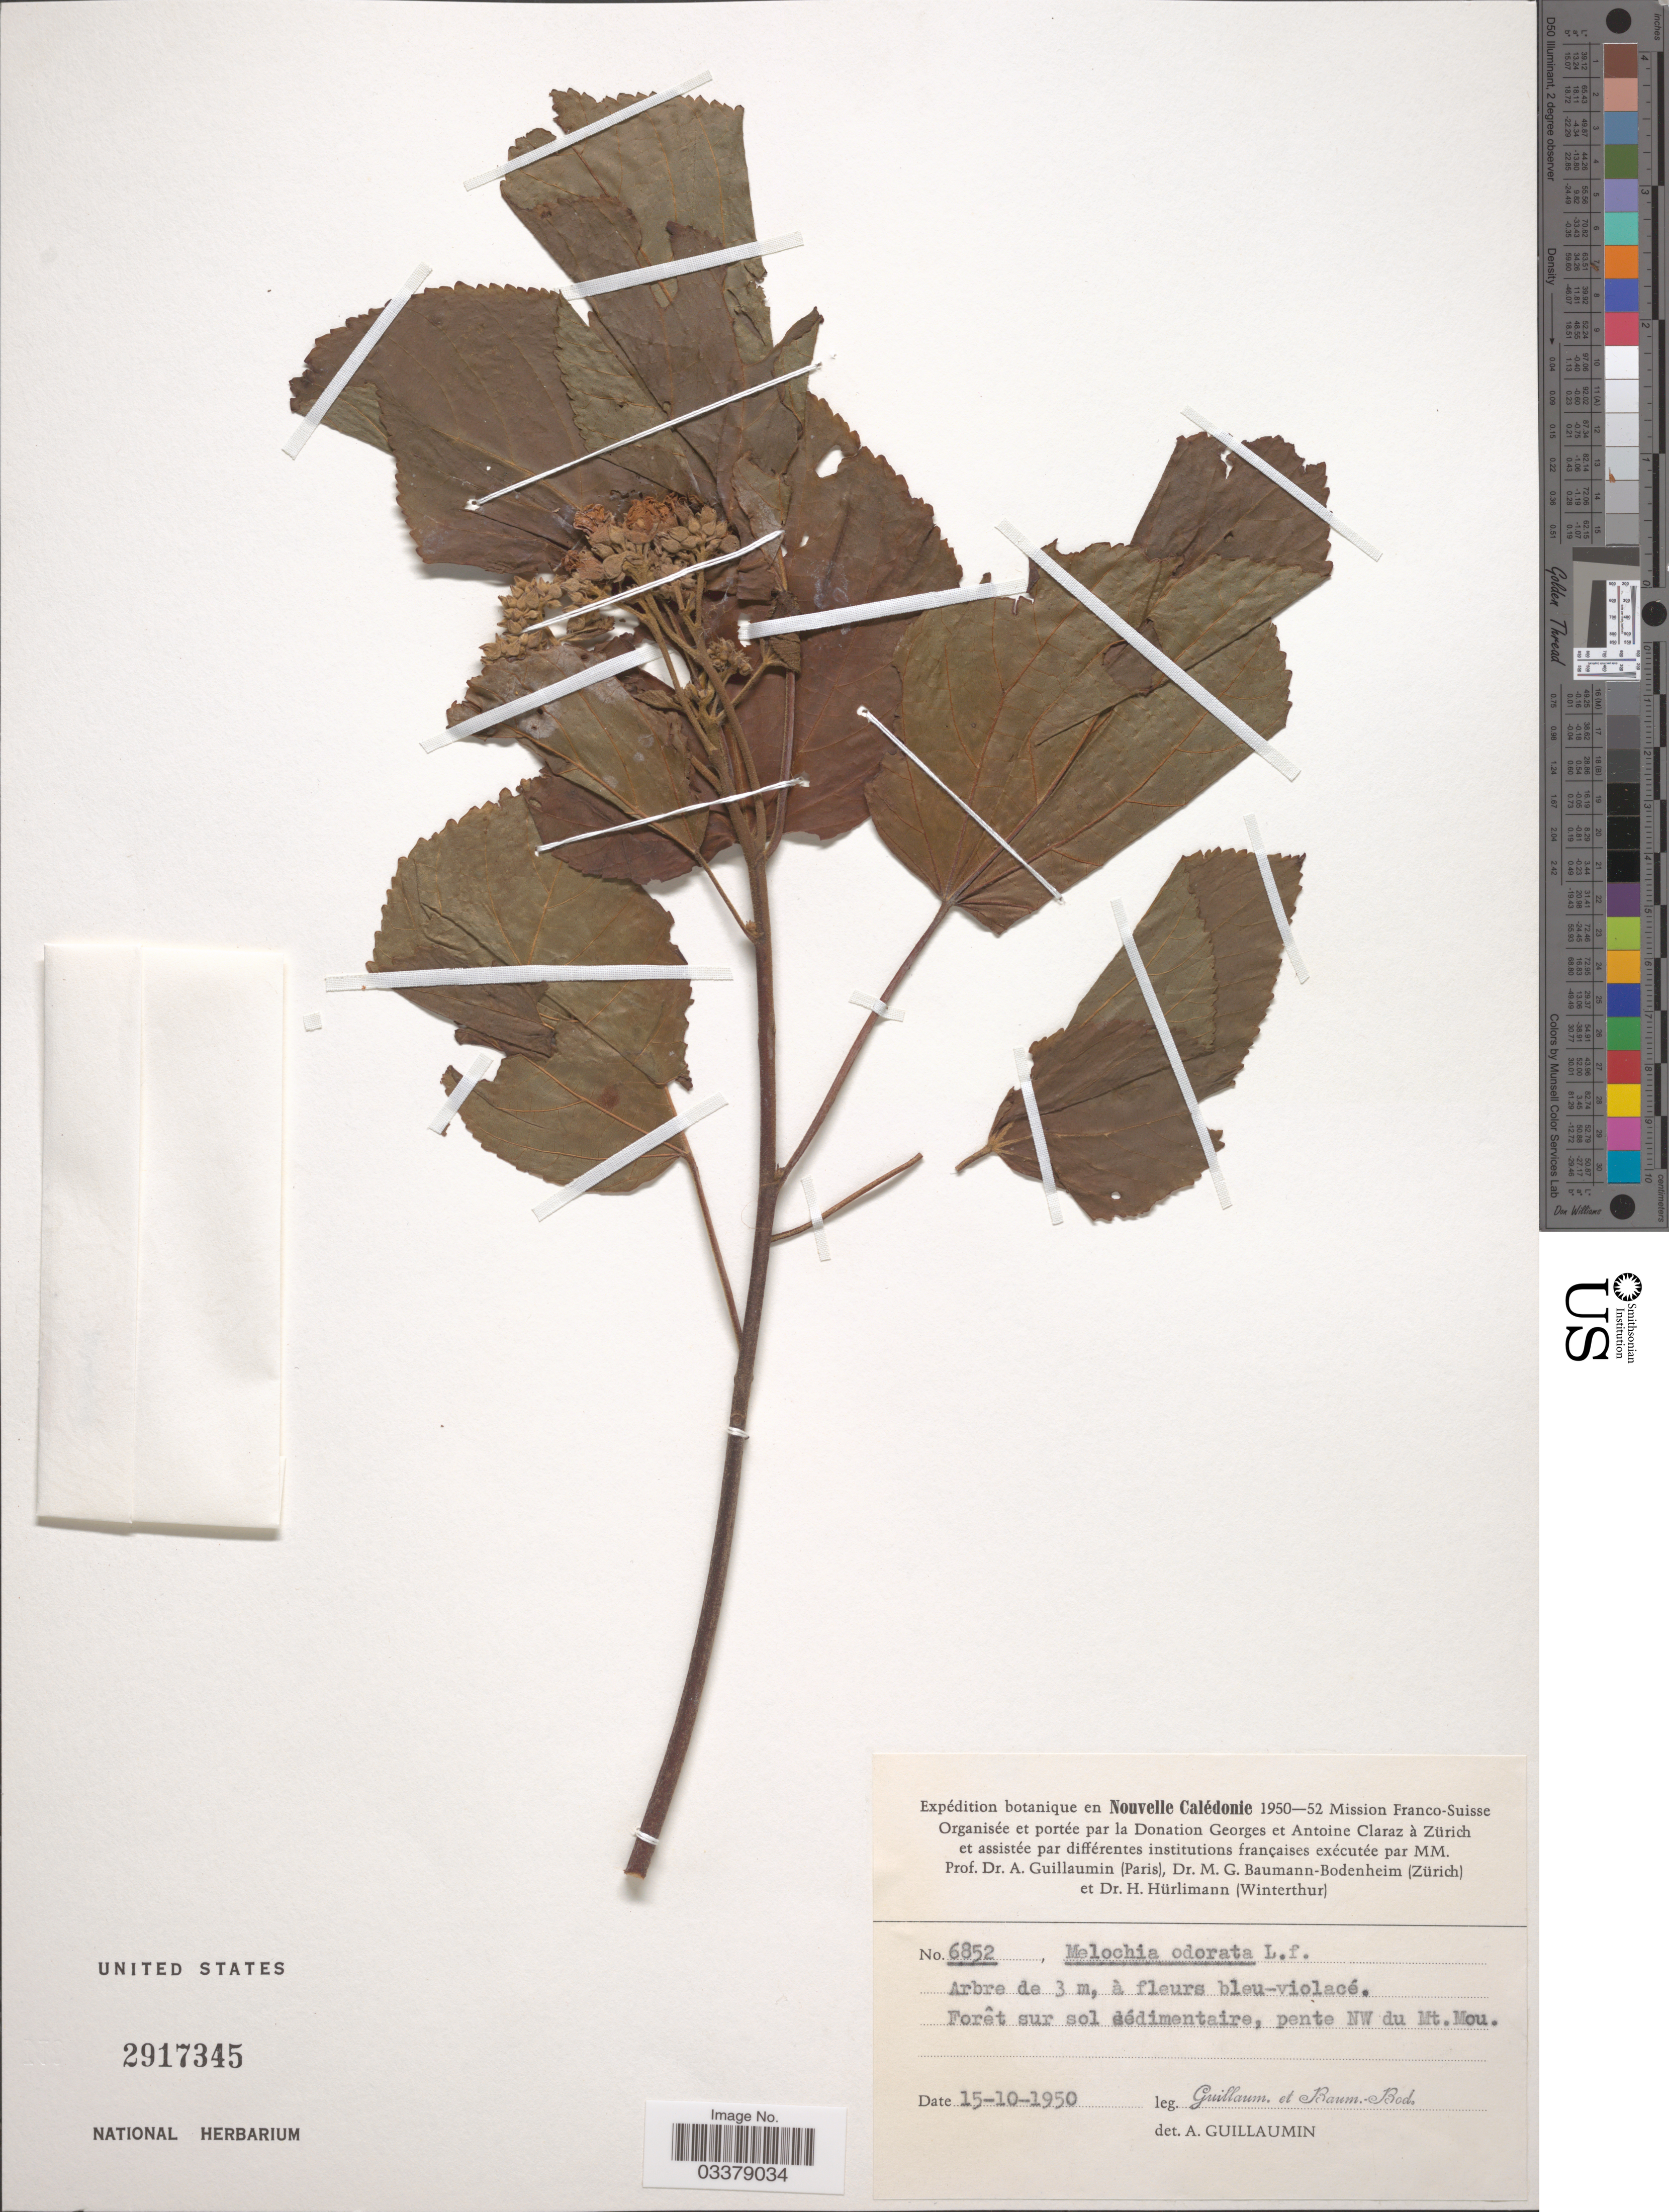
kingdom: Plantae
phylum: Tracheophyta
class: Magnoliopsida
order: Malvales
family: Malvaceae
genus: Melochia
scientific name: Melochia odorata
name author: L. f.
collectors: A. Guillaumin & M. G. Baumann-Bodenheim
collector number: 6852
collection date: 1950-10-15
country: New Caledonia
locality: Nouvelle Calédonie. Forêt sur sol sédimentaire, pente NW du Mt. Mou.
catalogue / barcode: US 2917345